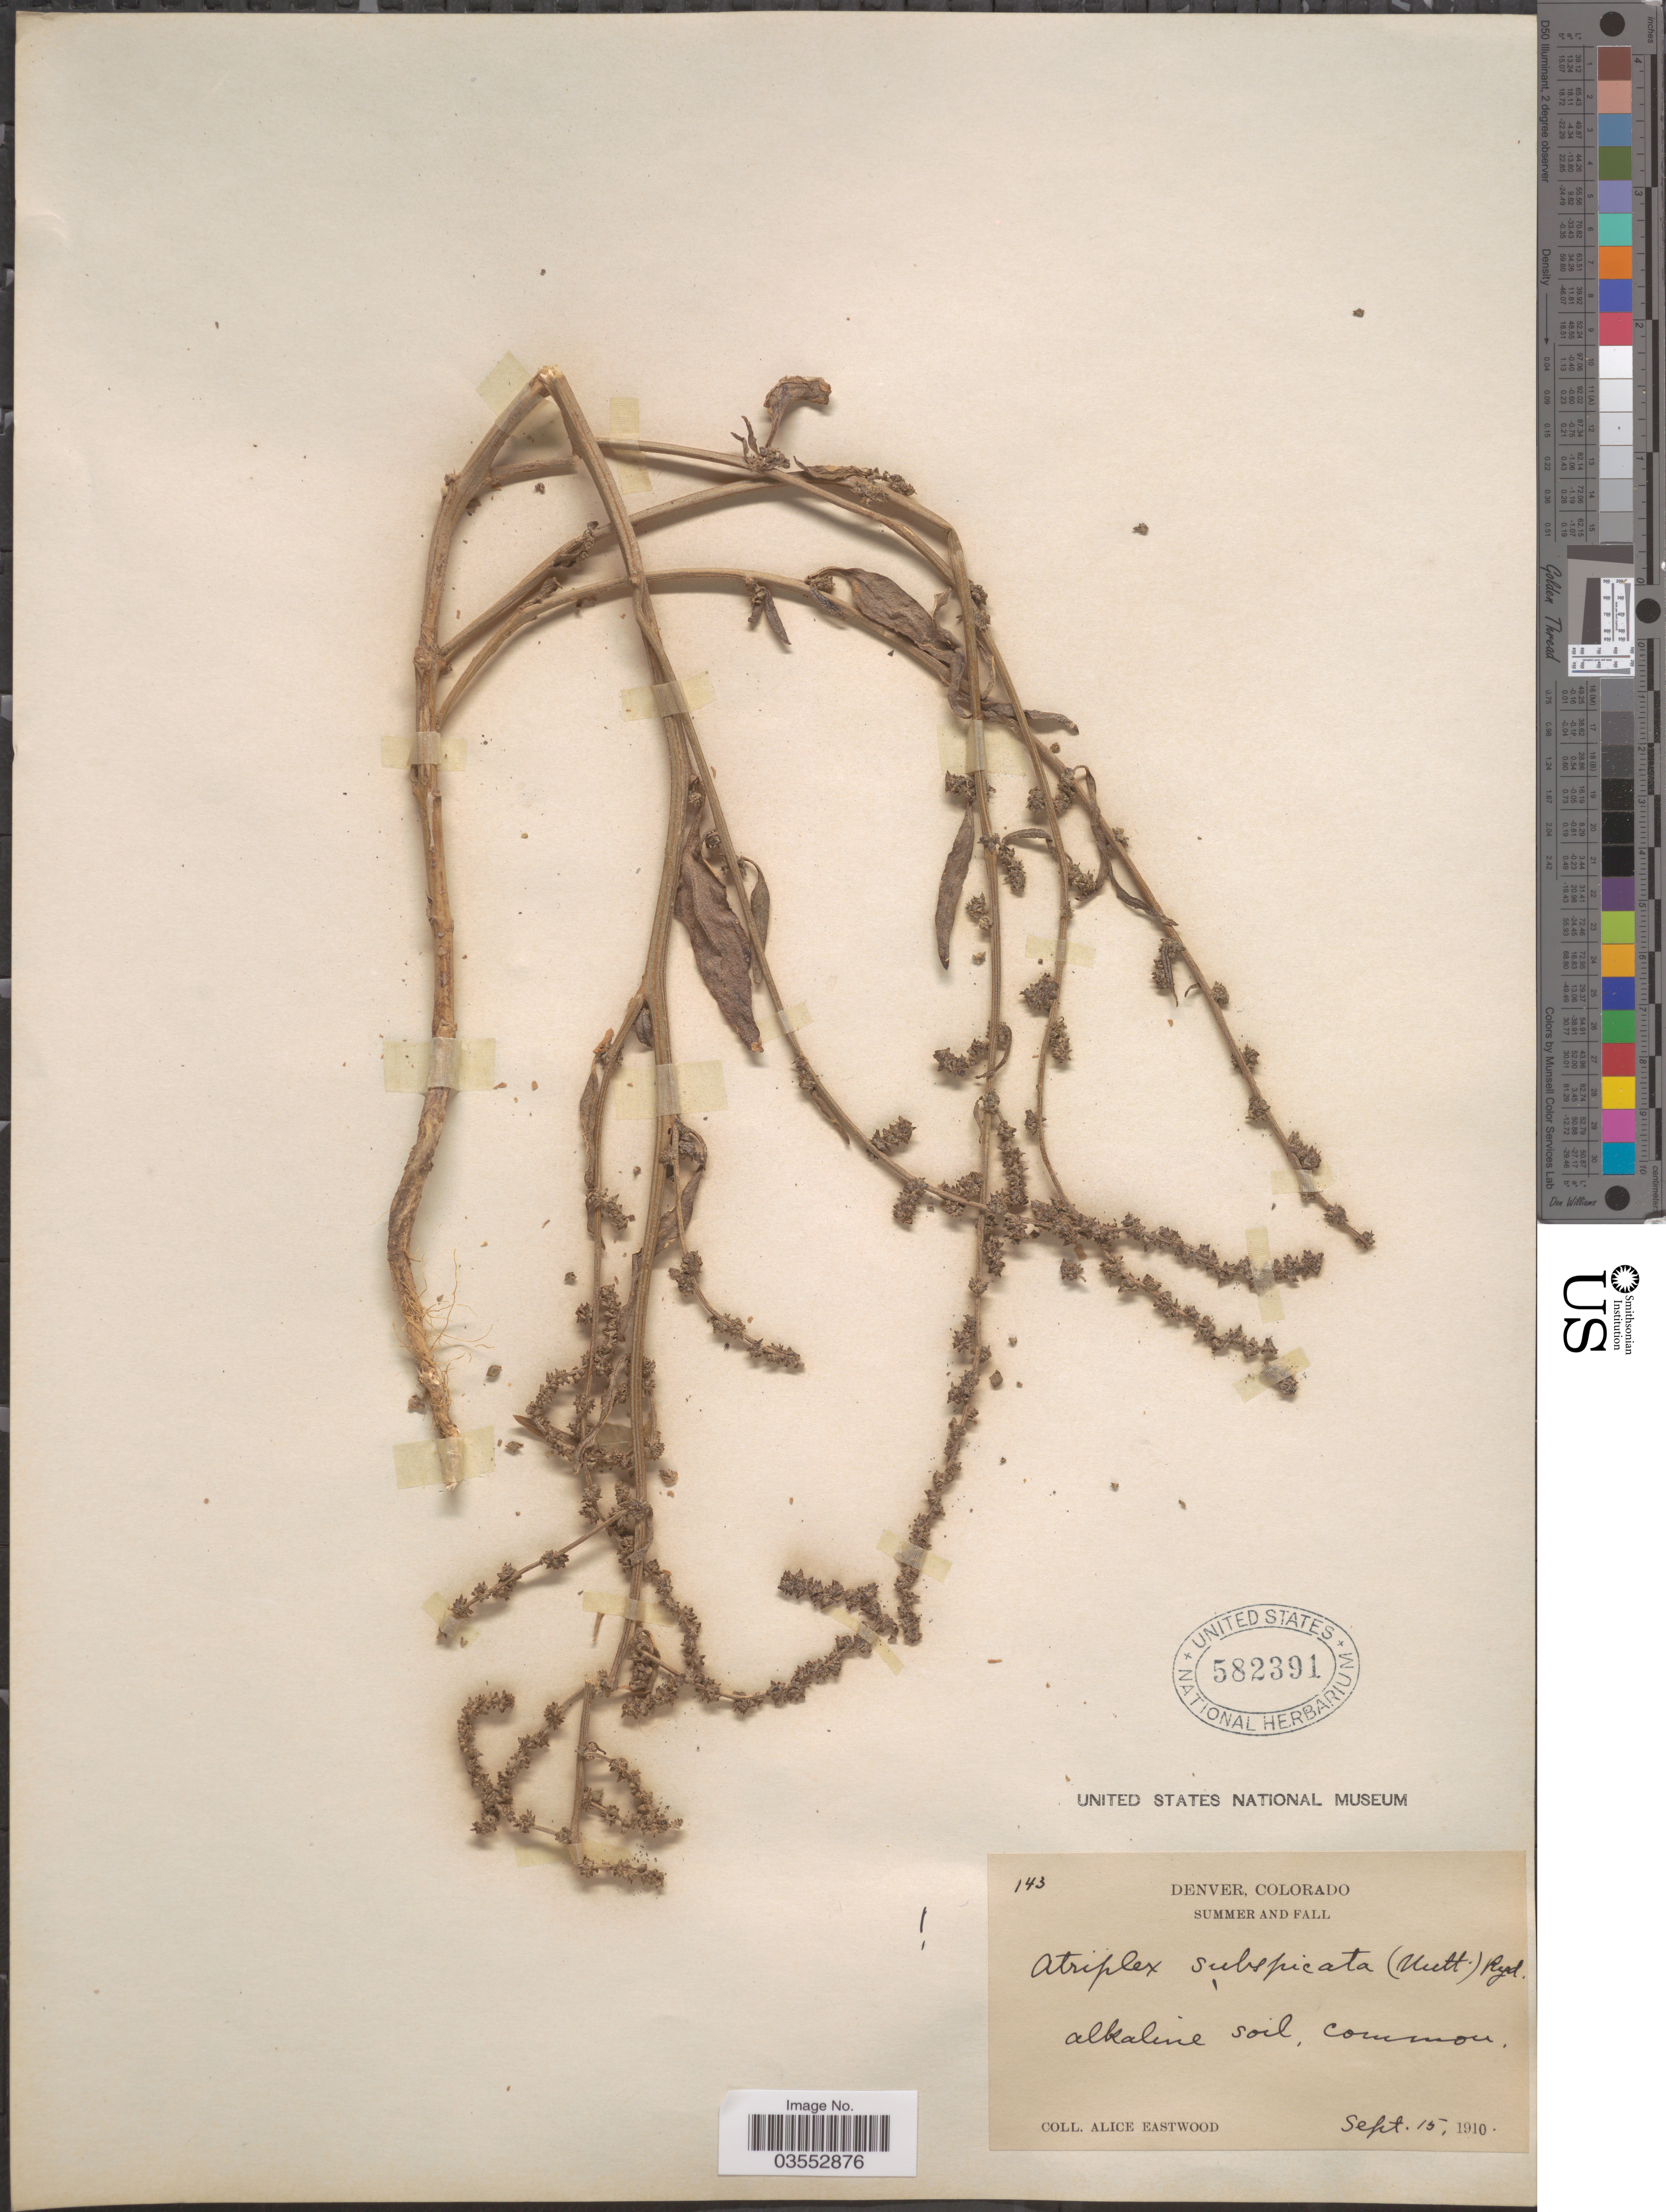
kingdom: Plantae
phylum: Tracheophyta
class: Magnoliopsida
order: Caryophyllales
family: Amaranthaceae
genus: Atriplex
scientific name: Atriplex subspicata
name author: (Nutt.) Rydb.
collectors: A. Eastwood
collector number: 143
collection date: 1910-09-15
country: United States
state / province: Colorado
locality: Denver.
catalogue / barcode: US 582391